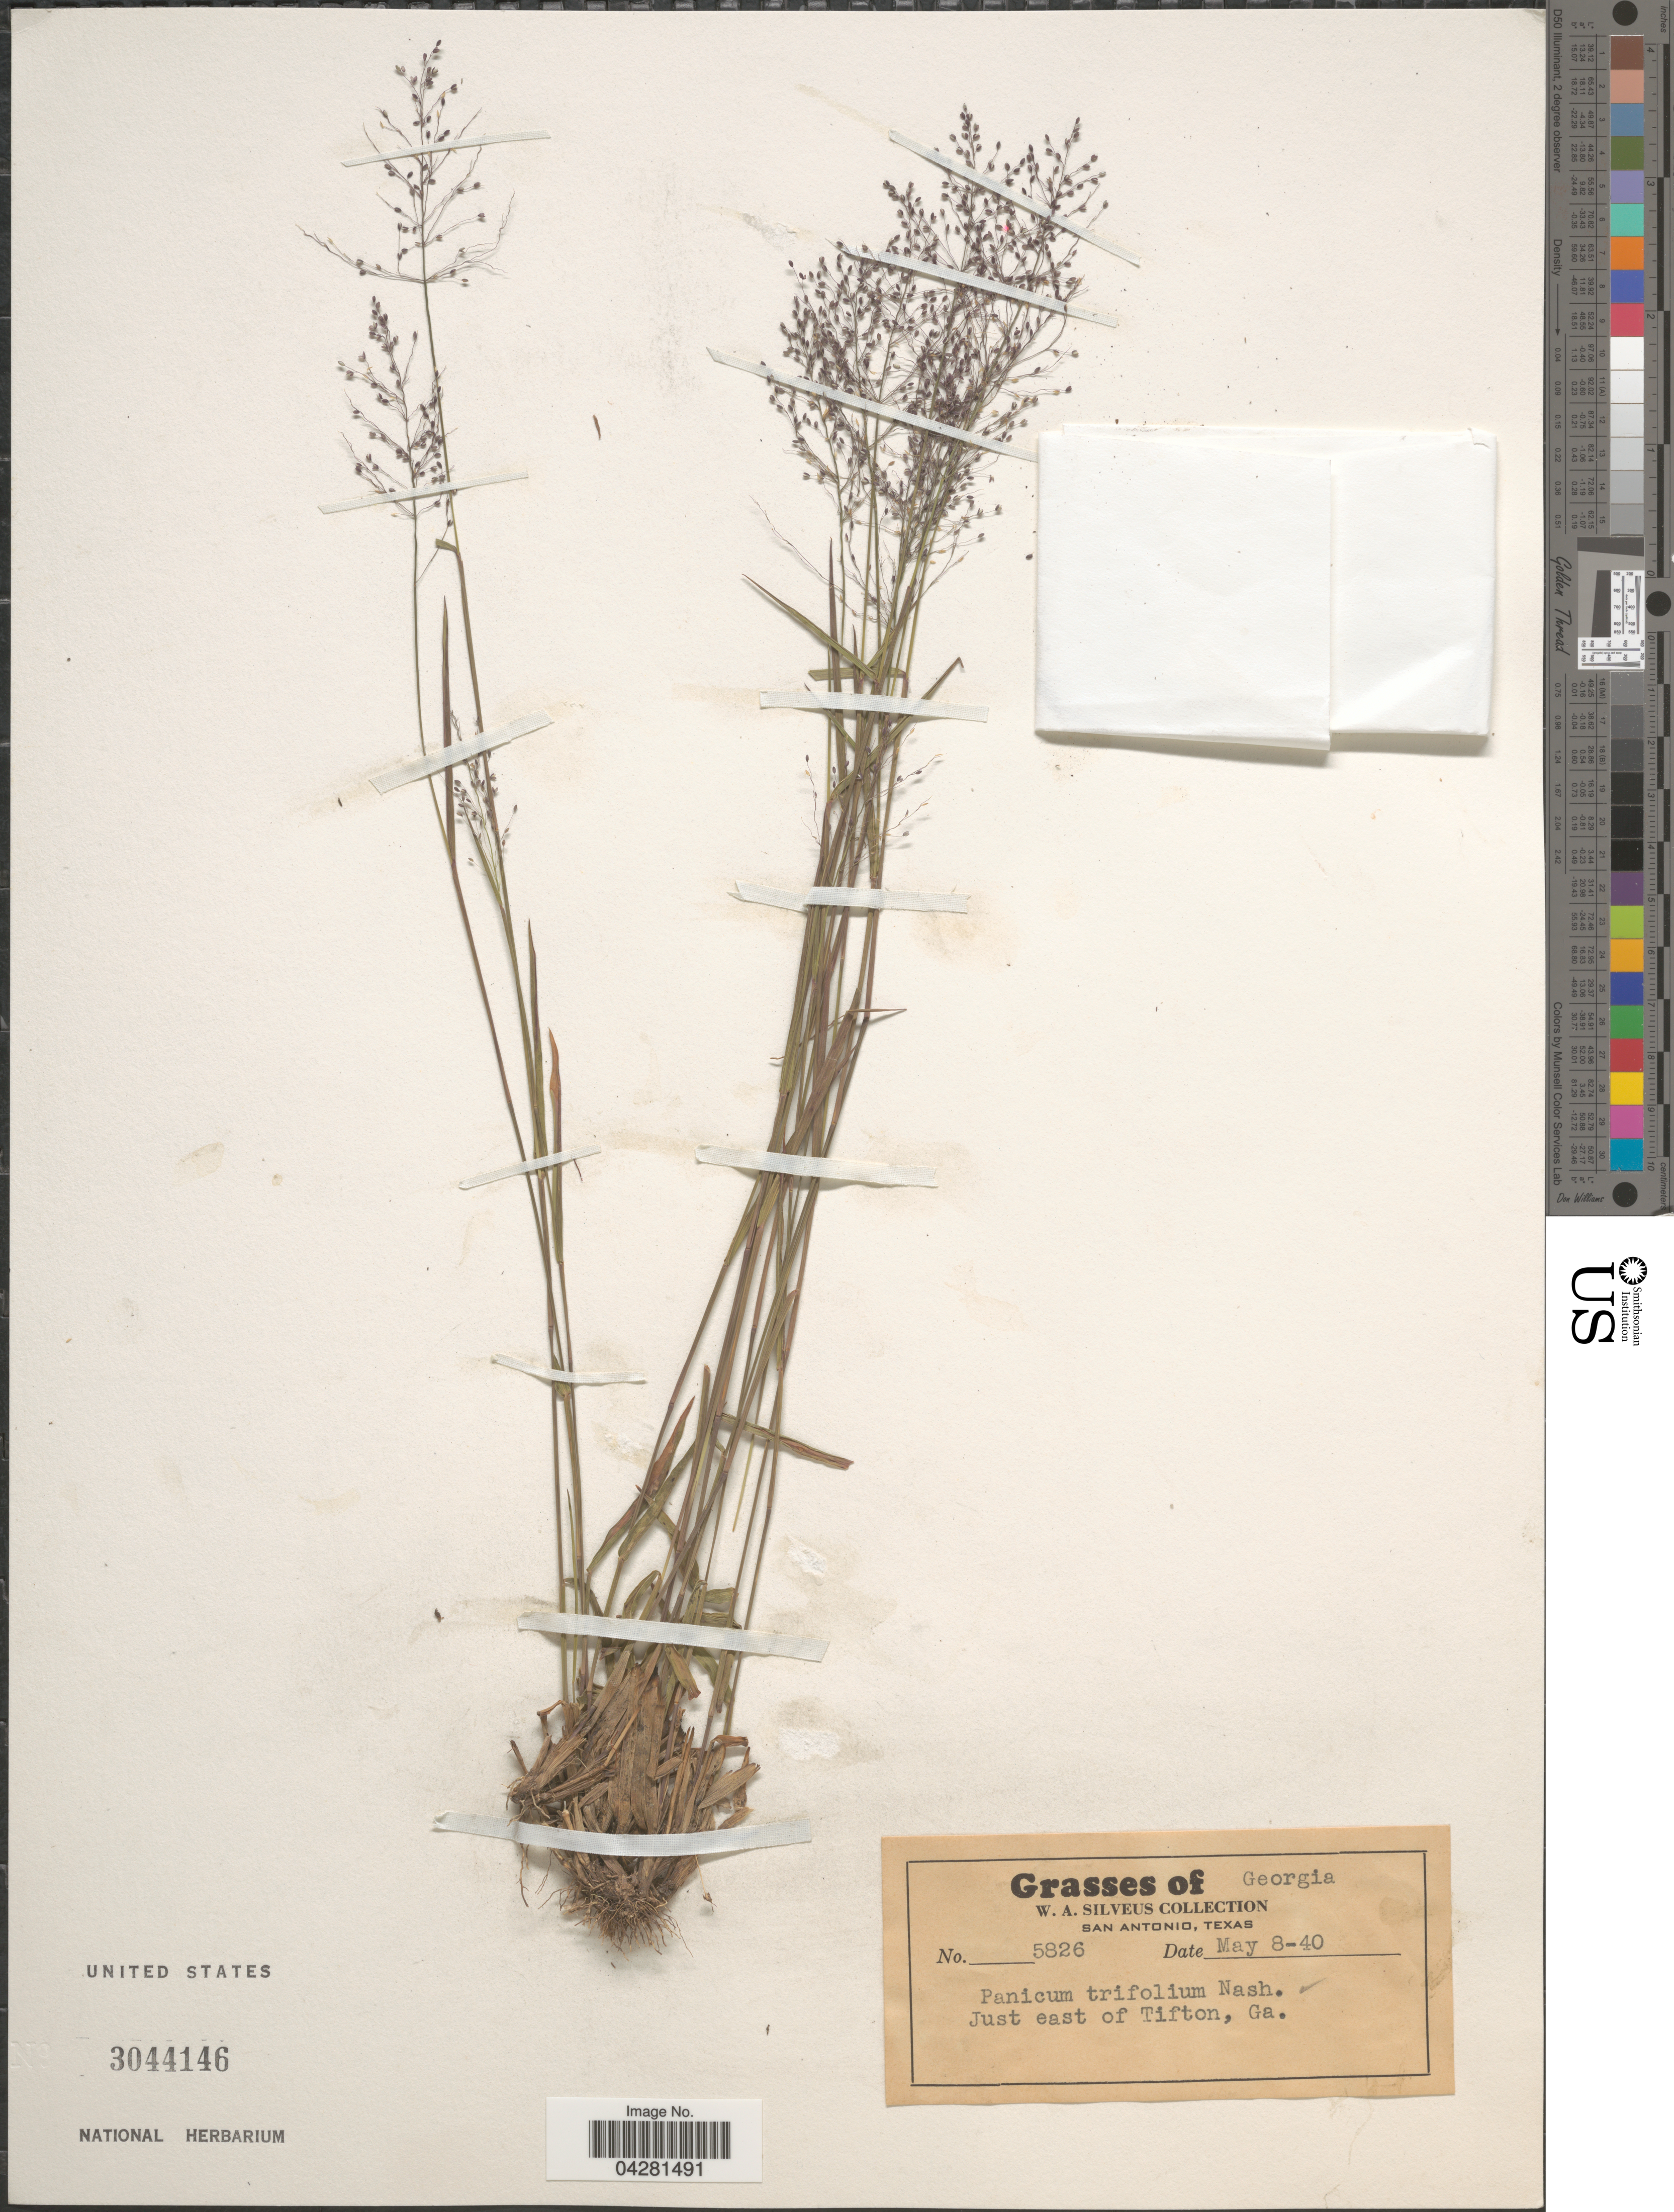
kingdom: Plantae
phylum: Tracheophyta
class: Liliopsida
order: Poales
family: Poaceae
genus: Dichanthelium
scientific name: Dichanthelium dichotomum var. unciphyllum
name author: (Trin.) Davidse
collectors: W. Silveus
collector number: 5826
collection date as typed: Transcribed d/m/y: 8/5/40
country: United States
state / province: Georgia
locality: Just east of Tifton.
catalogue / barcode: US 3044146